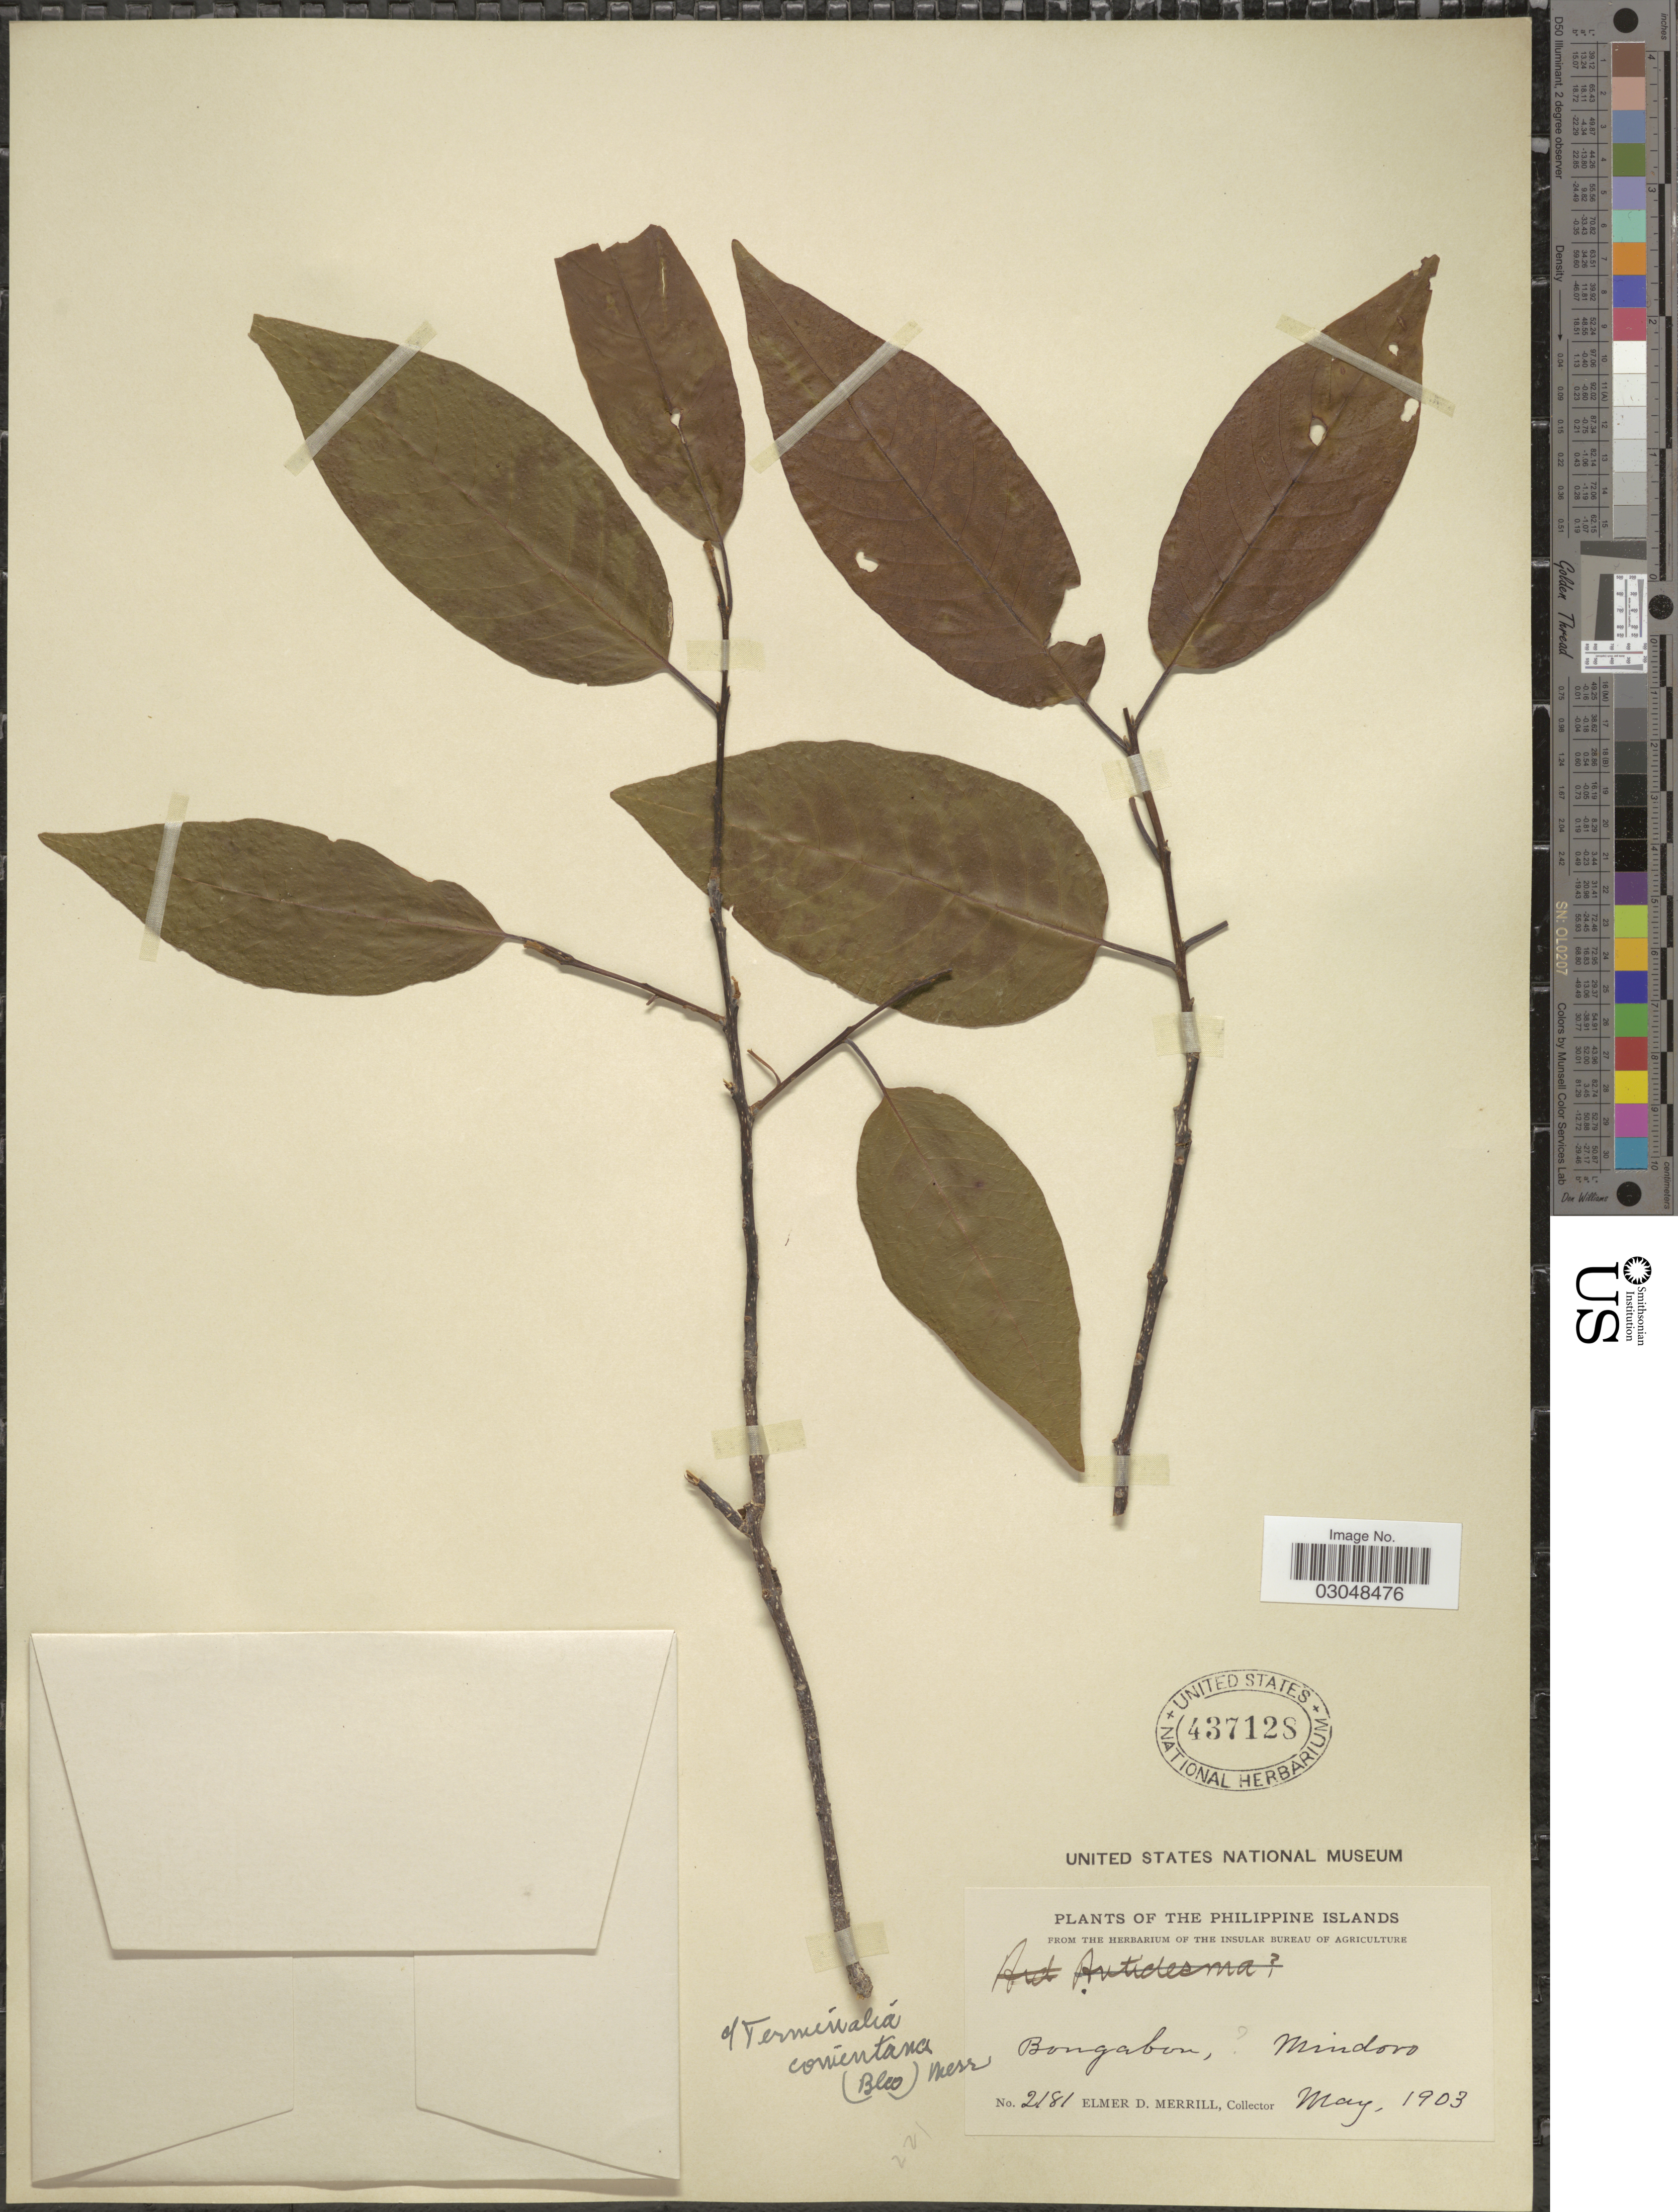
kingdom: Plantae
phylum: Tracheophyta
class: Magnoliopsida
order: Myrtales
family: Combretaceae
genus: Terminalia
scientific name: Terminalia citrina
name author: (Gaertn.) Roxb. ex Flem.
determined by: (US) Smithsonian Institution - National Museum of Natural History - Department of Botany (UNITED STATES)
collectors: E. D. Merrill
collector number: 2181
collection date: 1903-05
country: Philippines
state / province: Mimaropa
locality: The Philippine Islands, Bongabon, Mindoro.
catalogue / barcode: US 437128